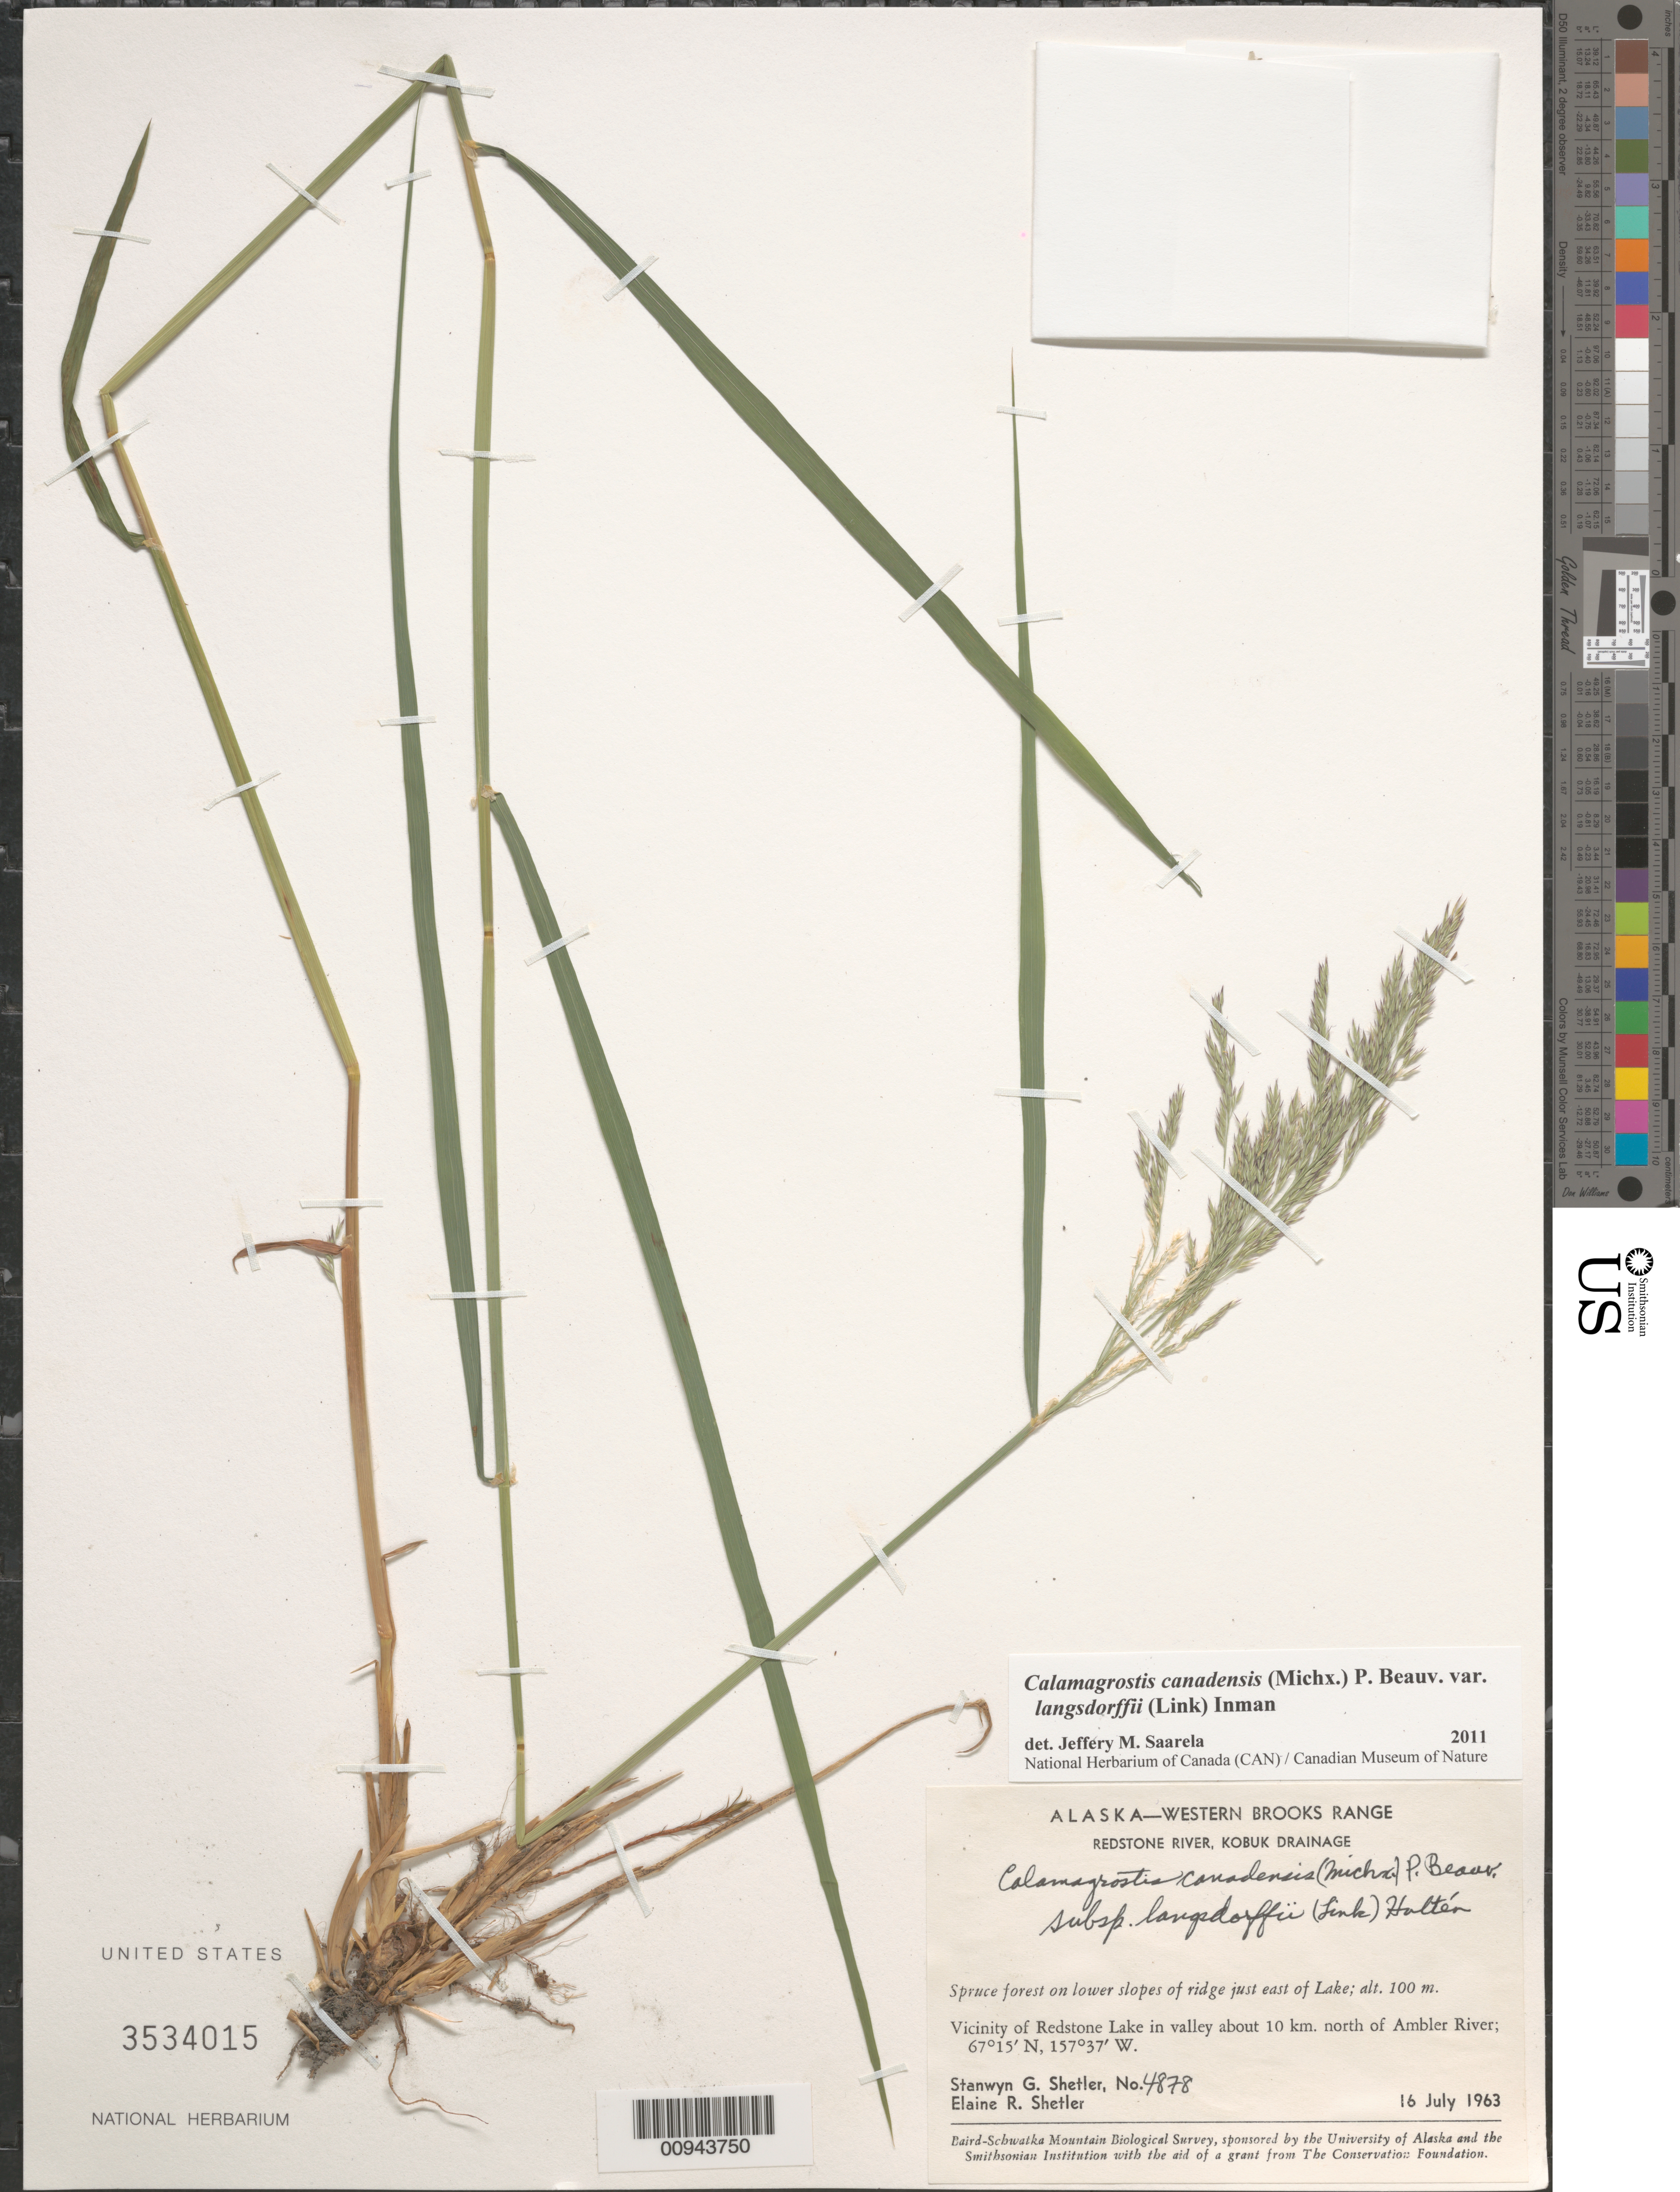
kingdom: Plantae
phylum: Tracheophyta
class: Liliopsida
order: Poales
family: Poaceae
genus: Calamagrostis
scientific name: Calamagrostis canadensis subsp. langsdorffii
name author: (Link) Hultén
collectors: S. Shetler & E. R. Shetler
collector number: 4878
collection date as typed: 16 Jul 1963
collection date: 1963-07-16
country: United States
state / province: Alaska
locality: Vicinity of Redstone Lake in valley about 10 km. north of Ambler River. Western Brooks Range, Redstone River, Kobuk Drainage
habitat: Spruce forest on lower slopes of ridge just east of Lake.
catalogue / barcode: US 3534015